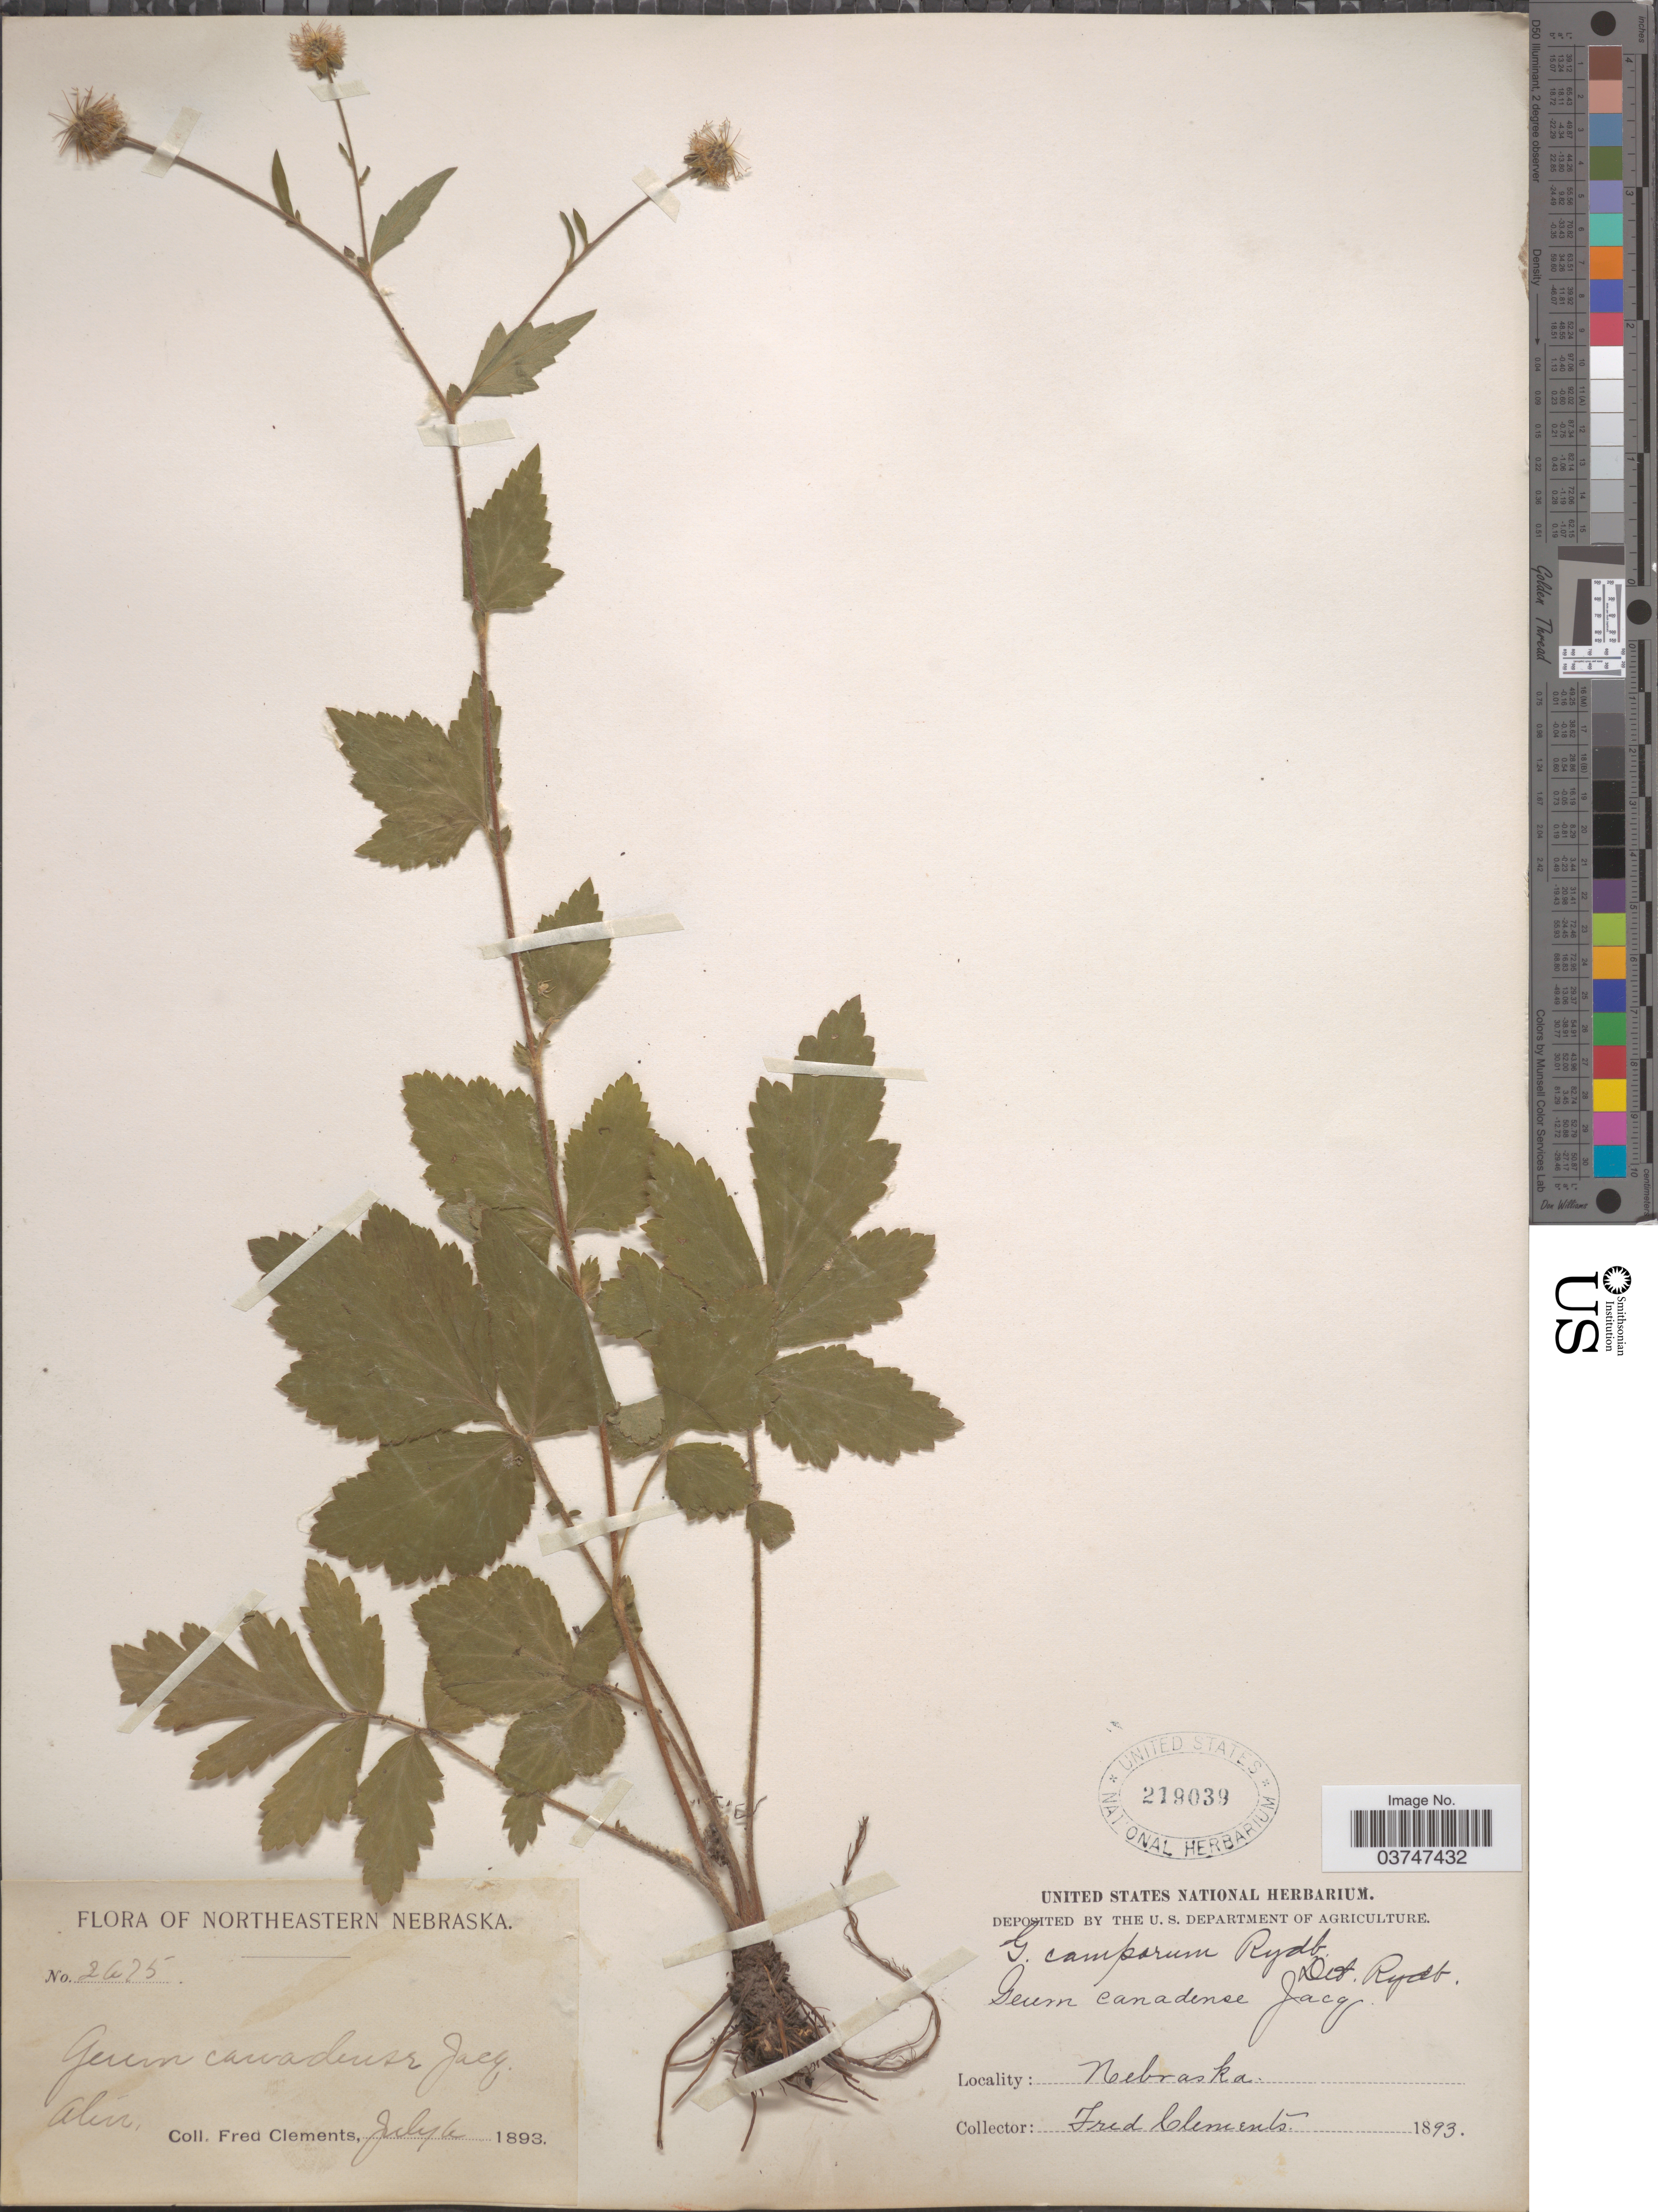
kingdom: Plantae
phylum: Tracheophyta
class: Magnoliopsida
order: Rosales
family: Rosaceae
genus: Geum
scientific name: Geum canadense var. camporum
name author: (Rydb.) Fernald & Weath.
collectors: F. Clements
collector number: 2675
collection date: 1893-07-06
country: United States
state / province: Nebraska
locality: Northeastern Nebraska. Aten.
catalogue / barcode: US 219039